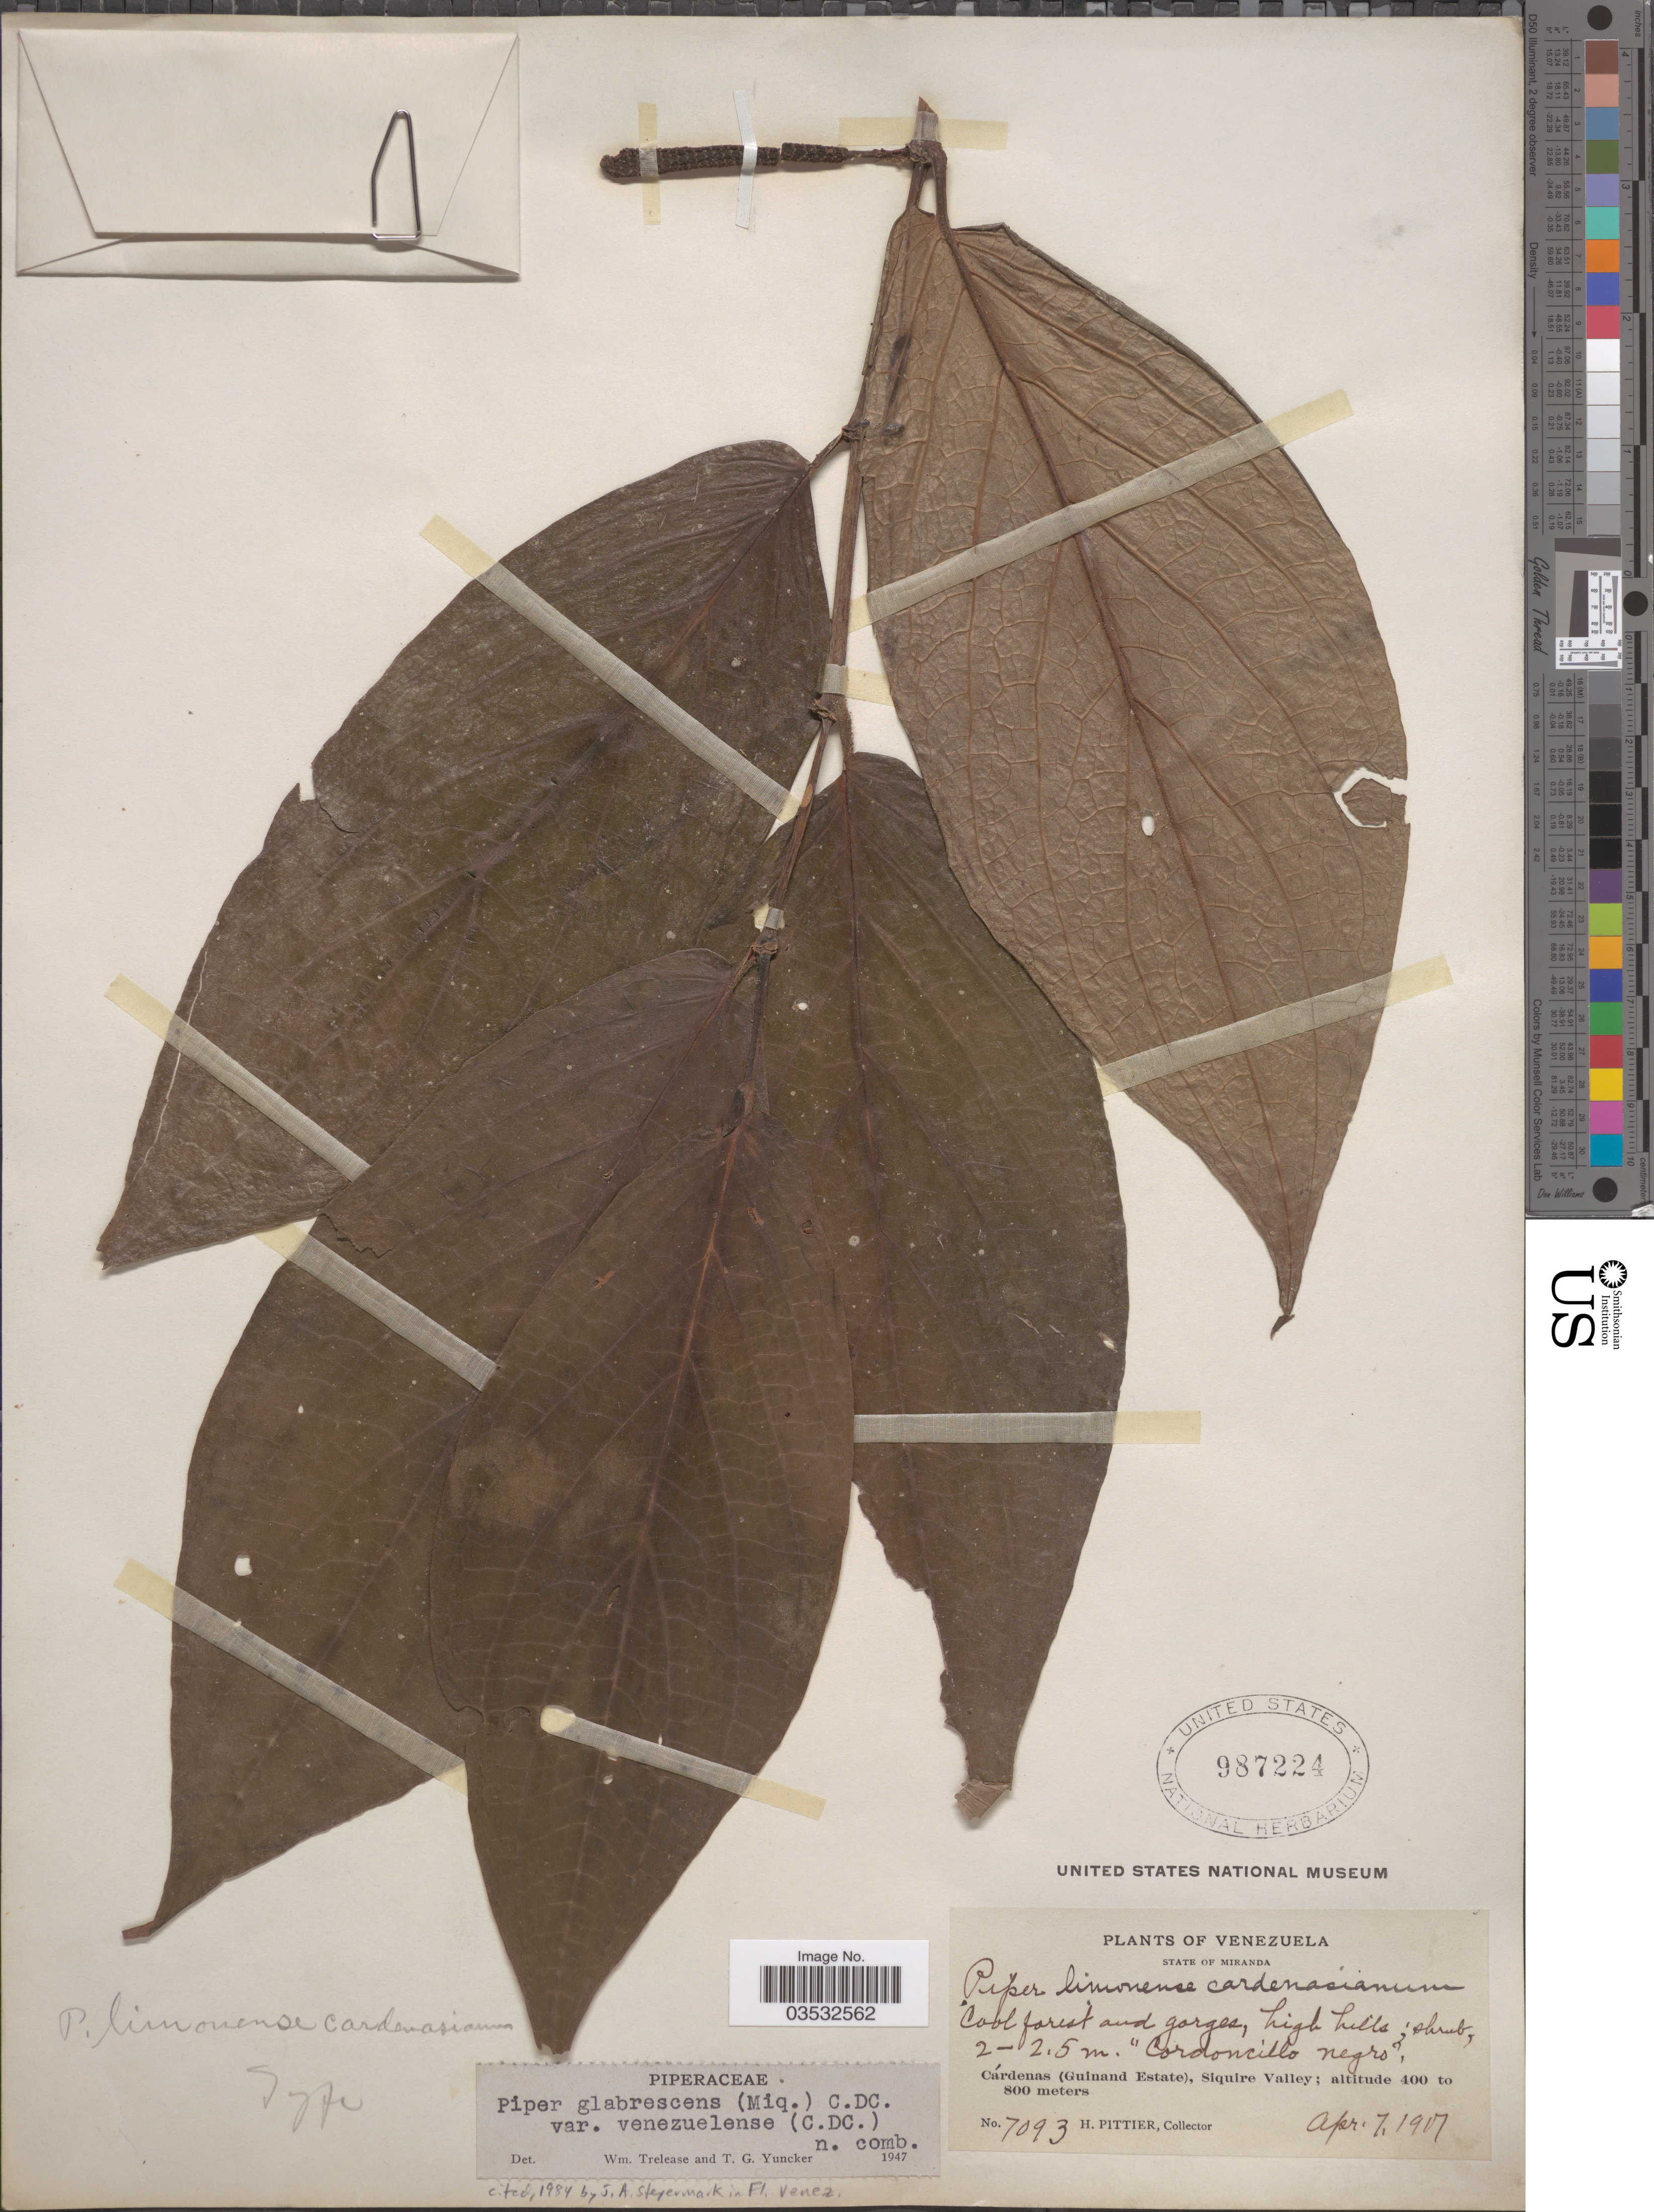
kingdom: Plantae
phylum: Tracheophyta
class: Magnoliopsida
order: Piperales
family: Piperaceae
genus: Piper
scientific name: Piper glabrescens var. venezuelense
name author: (C. DC.) Trel. & Yunck.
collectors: H. F. Pittier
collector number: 7093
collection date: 1917-04-07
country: Venezuela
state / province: Miranda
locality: Cárdenas (Guinand Estate), Siquire Valley.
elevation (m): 400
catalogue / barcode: US 987224